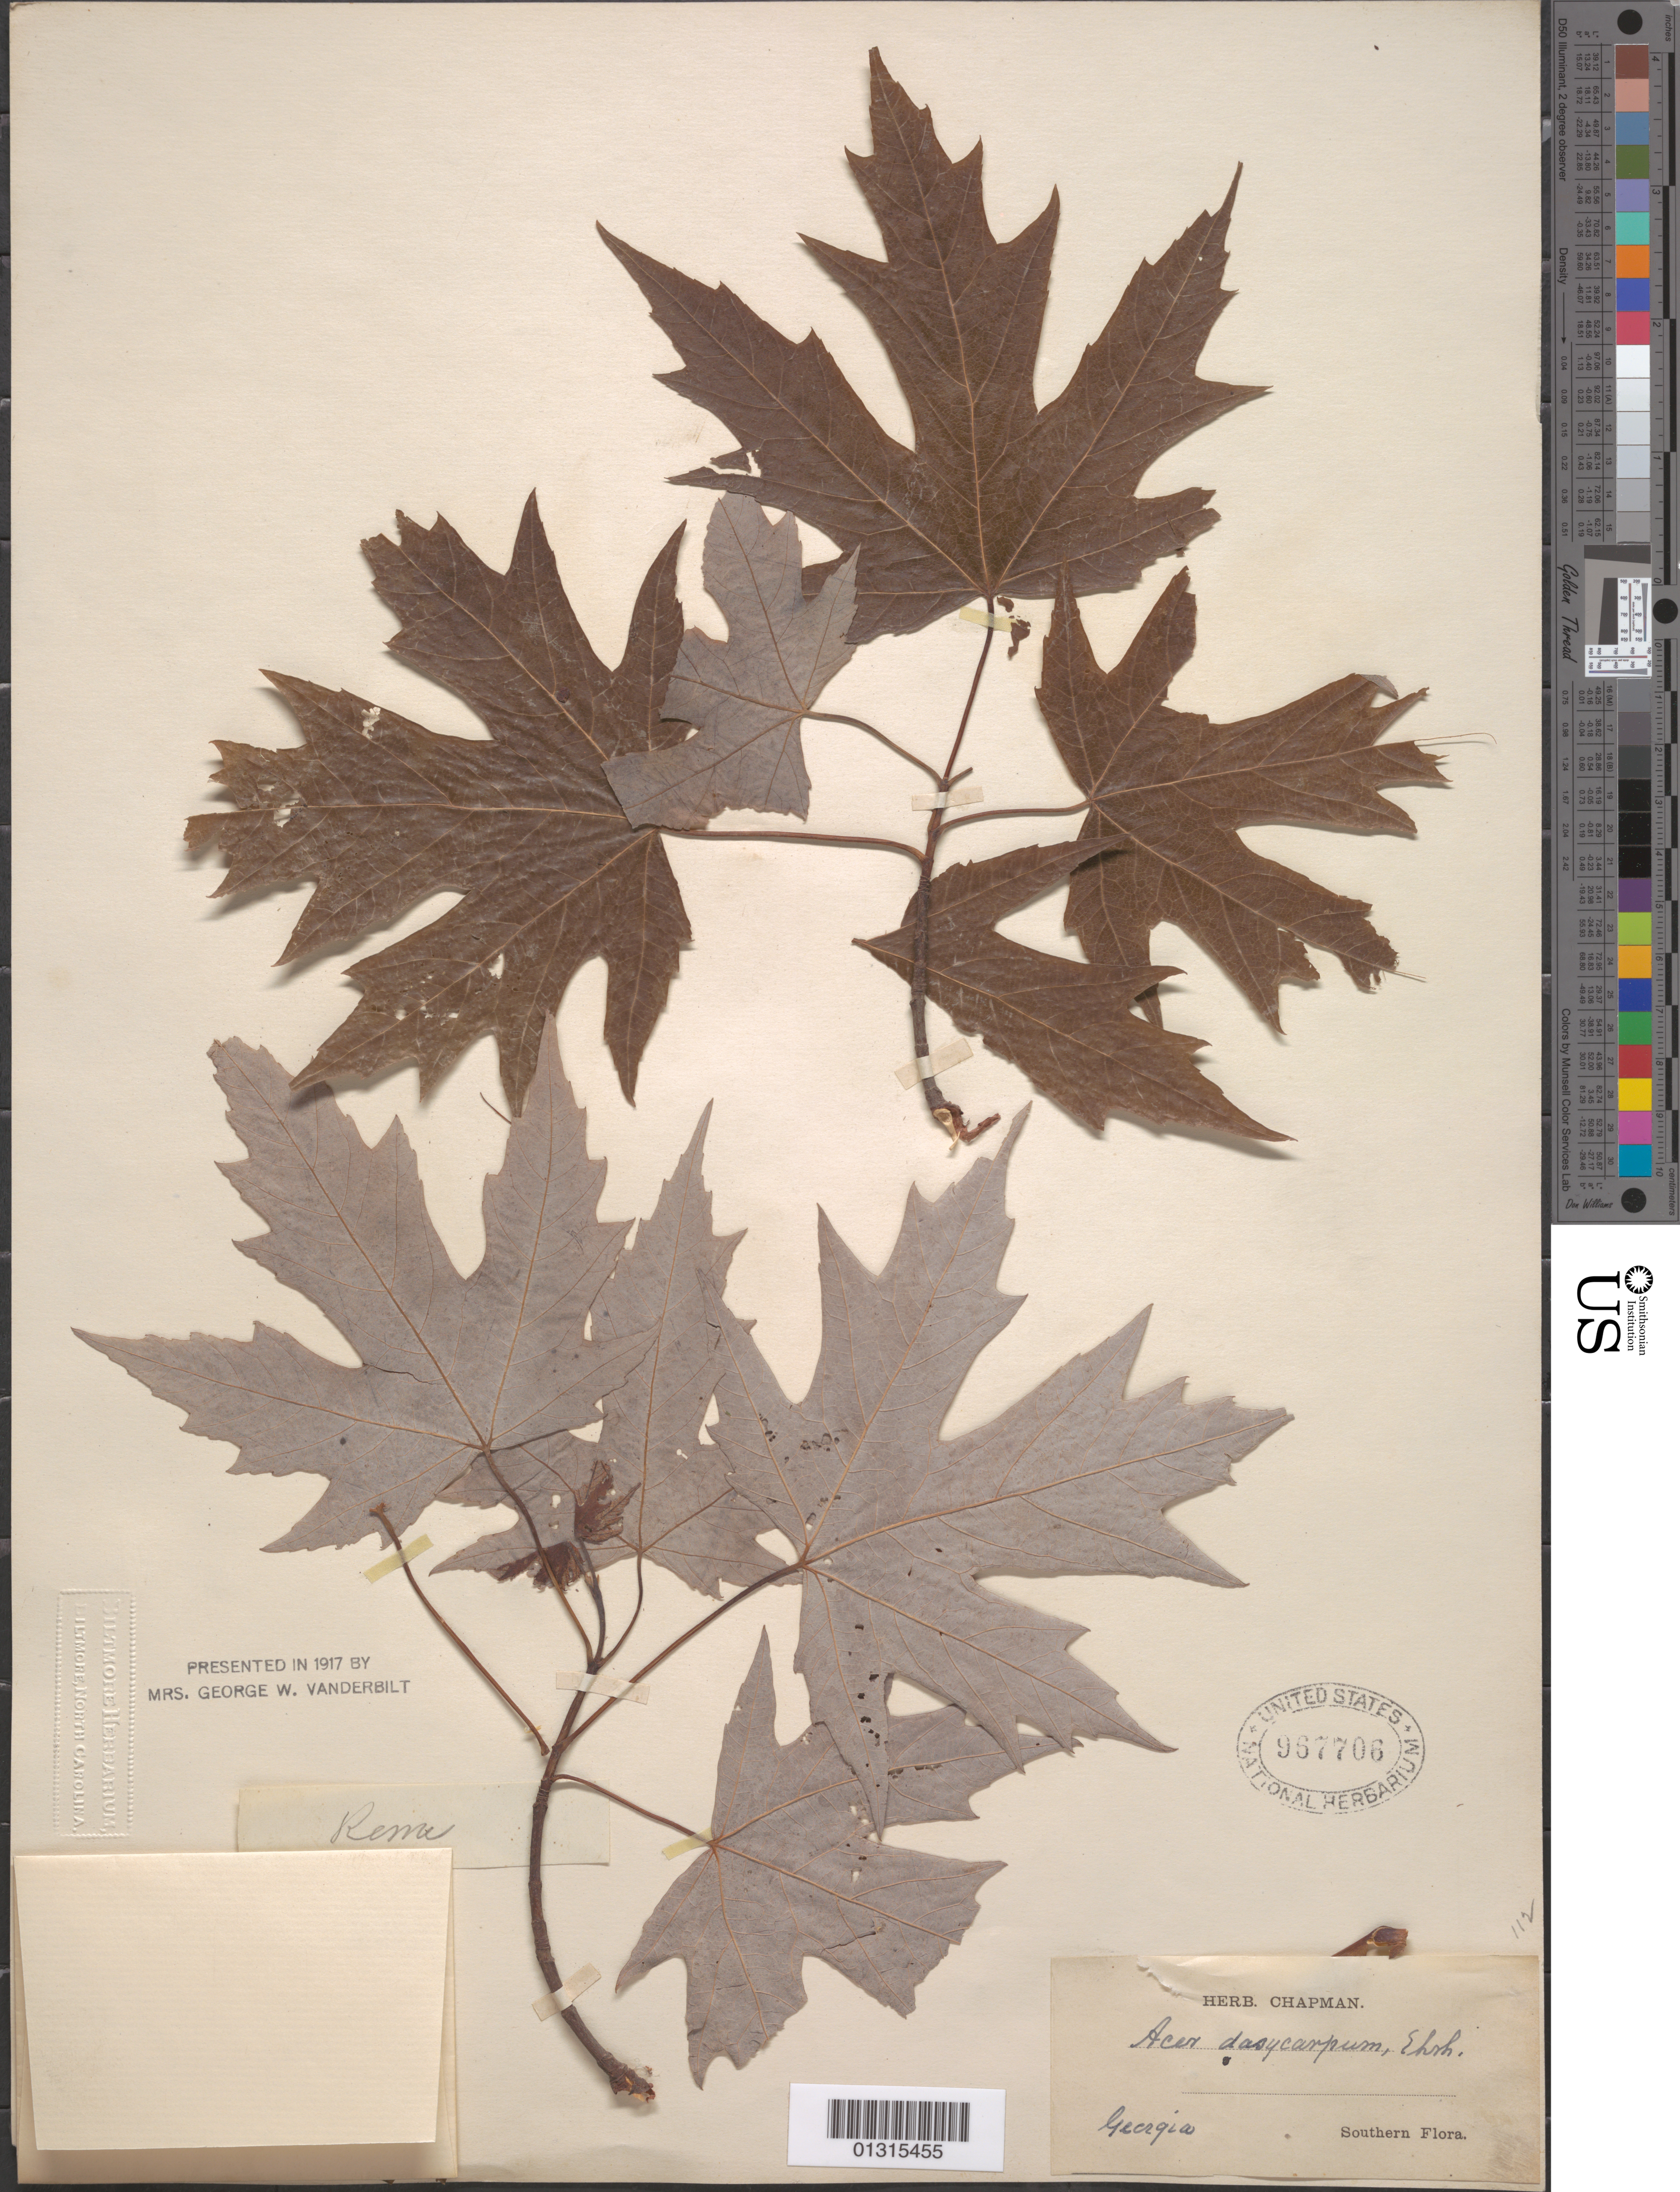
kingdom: Plantae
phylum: Tracheophyta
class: Magnoliopsida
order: Sapindales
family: Sapindaceae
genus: Acer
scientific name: Acer saccharinum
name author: L.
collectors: ex herb. Chapman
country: United States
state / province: Georgia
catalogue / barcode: US 967706